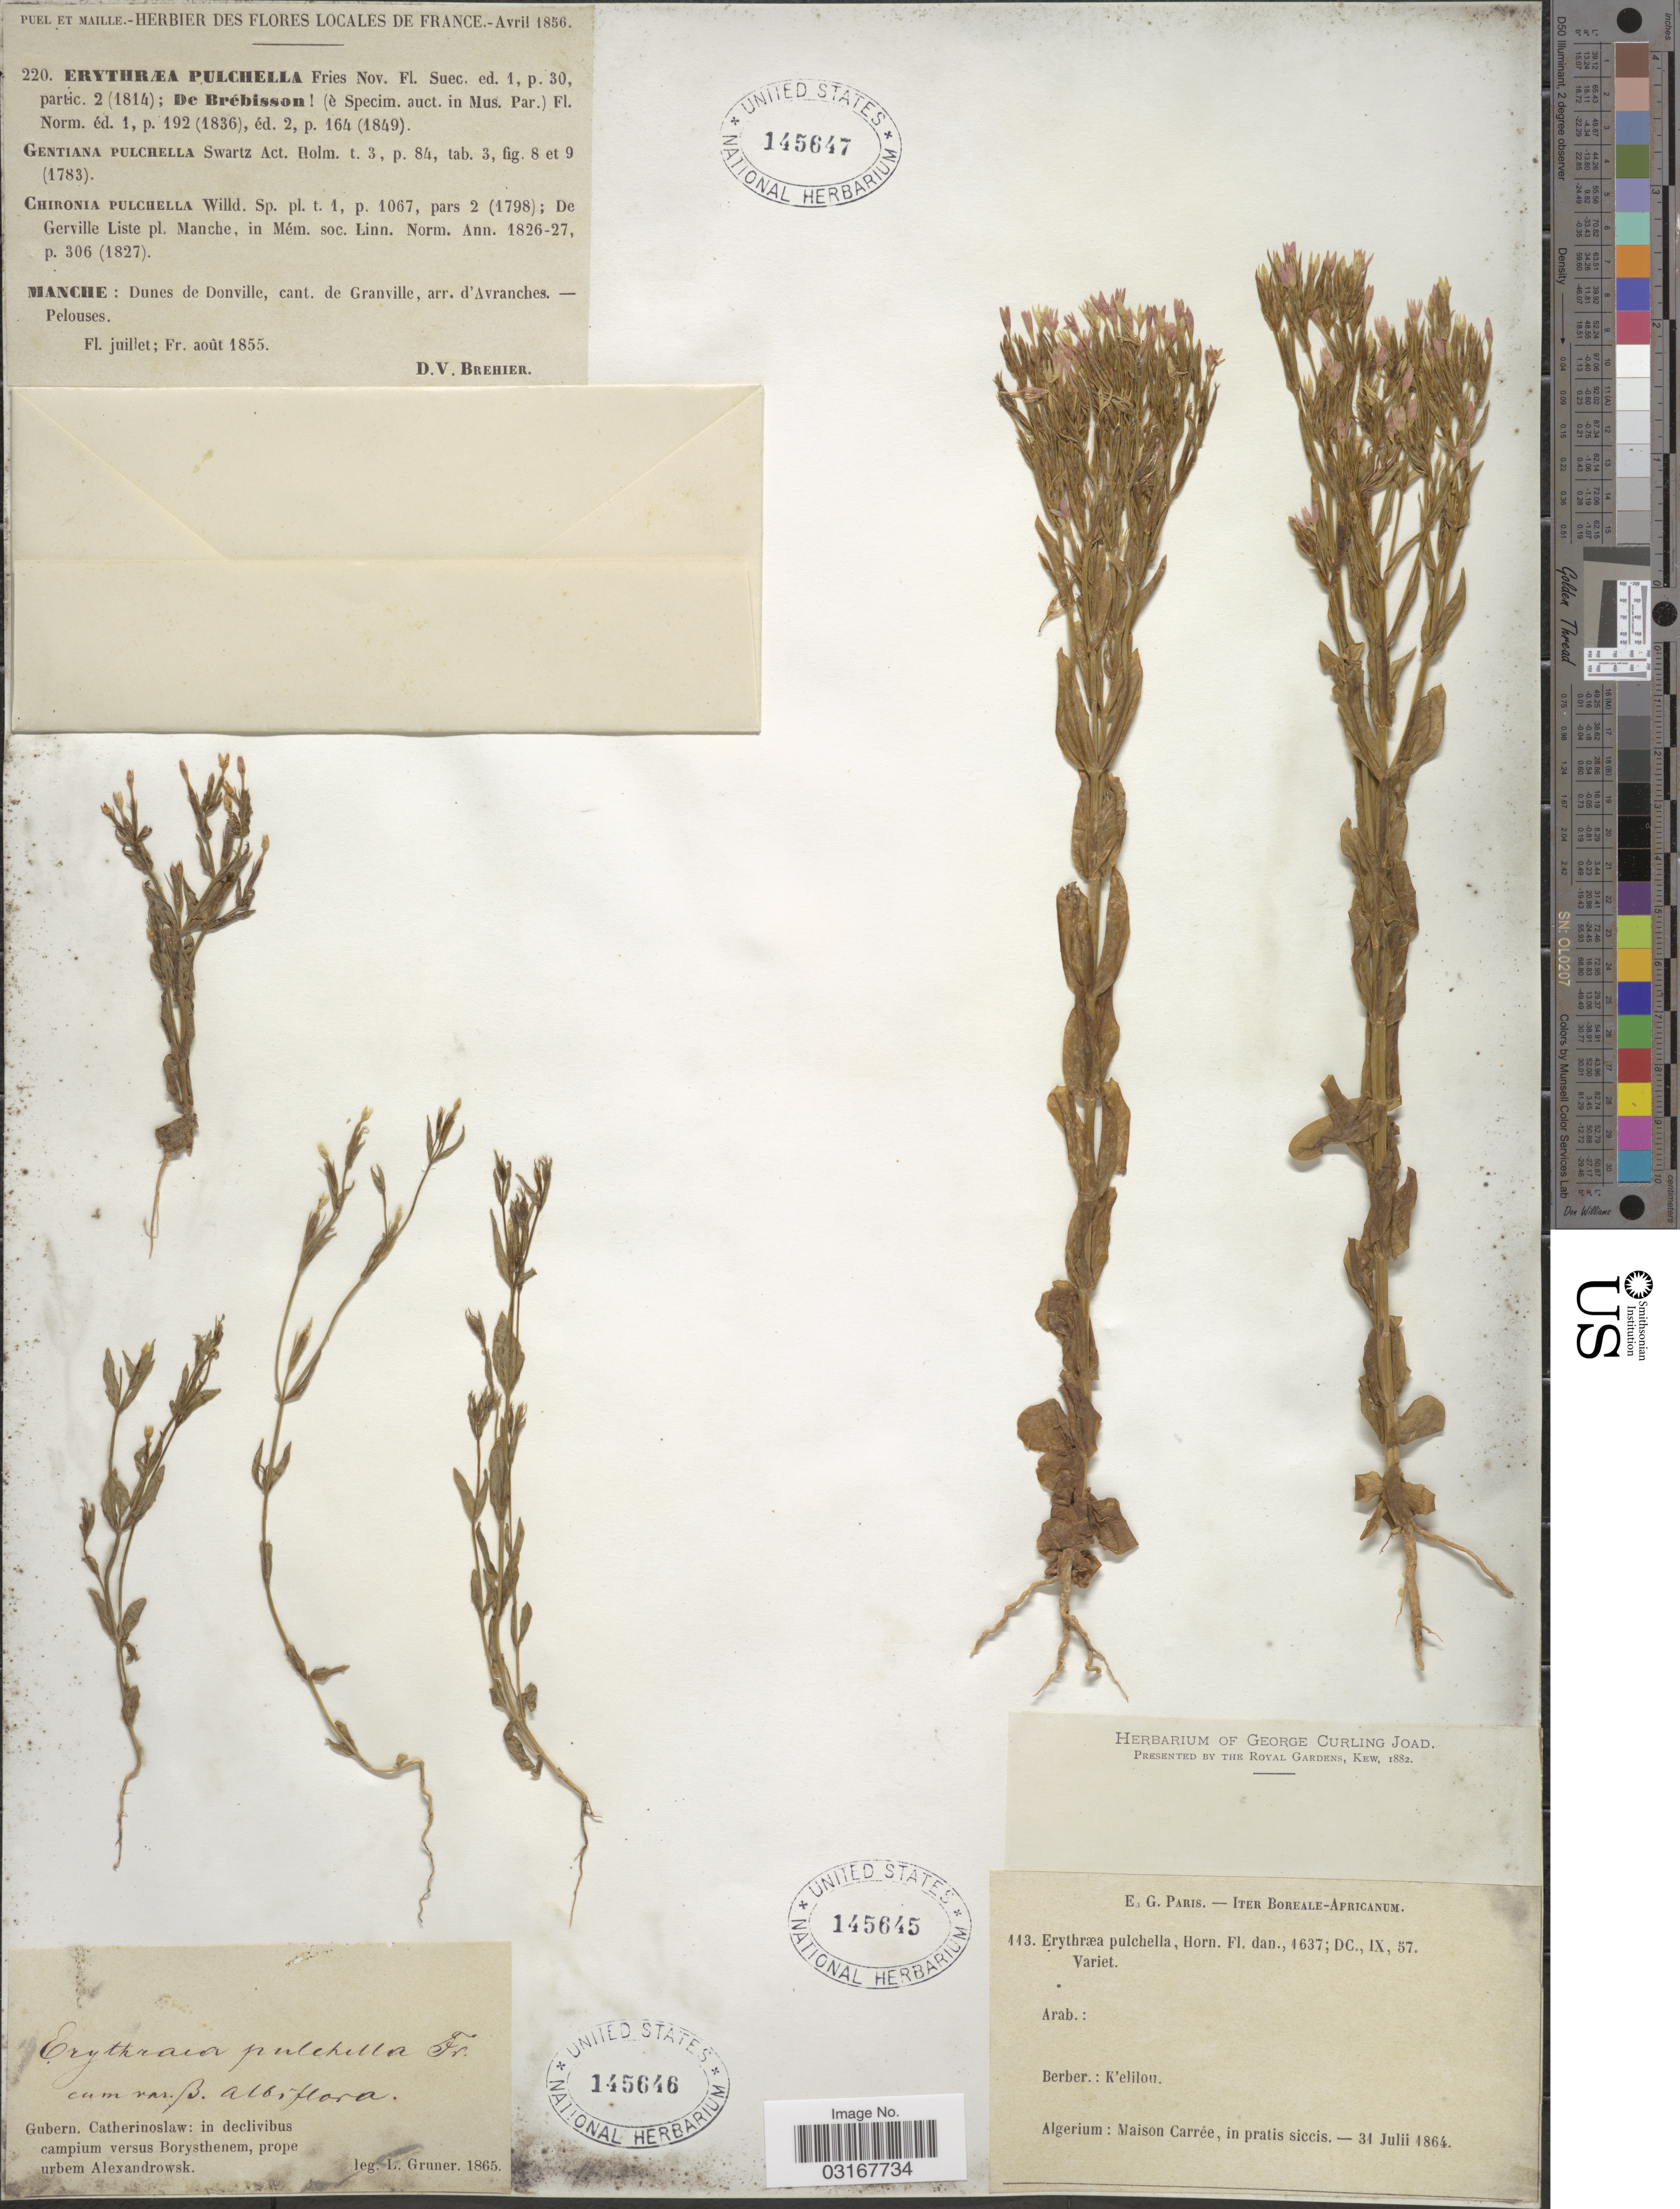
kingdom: Plantae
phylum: Tracheophyta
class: Magnoliopsida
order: Gentianales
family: Gentianaceae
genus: Centaurium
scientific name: Centaurium pulchellum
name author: (Sw.) Druce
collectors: L. F. Gruner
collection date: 1865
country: Ukraine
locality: Gubern. Catherinoslaw: in declivibus campium versus Borysthenem, prope urbem Alexandrowsk.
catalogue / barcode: US 145646-2